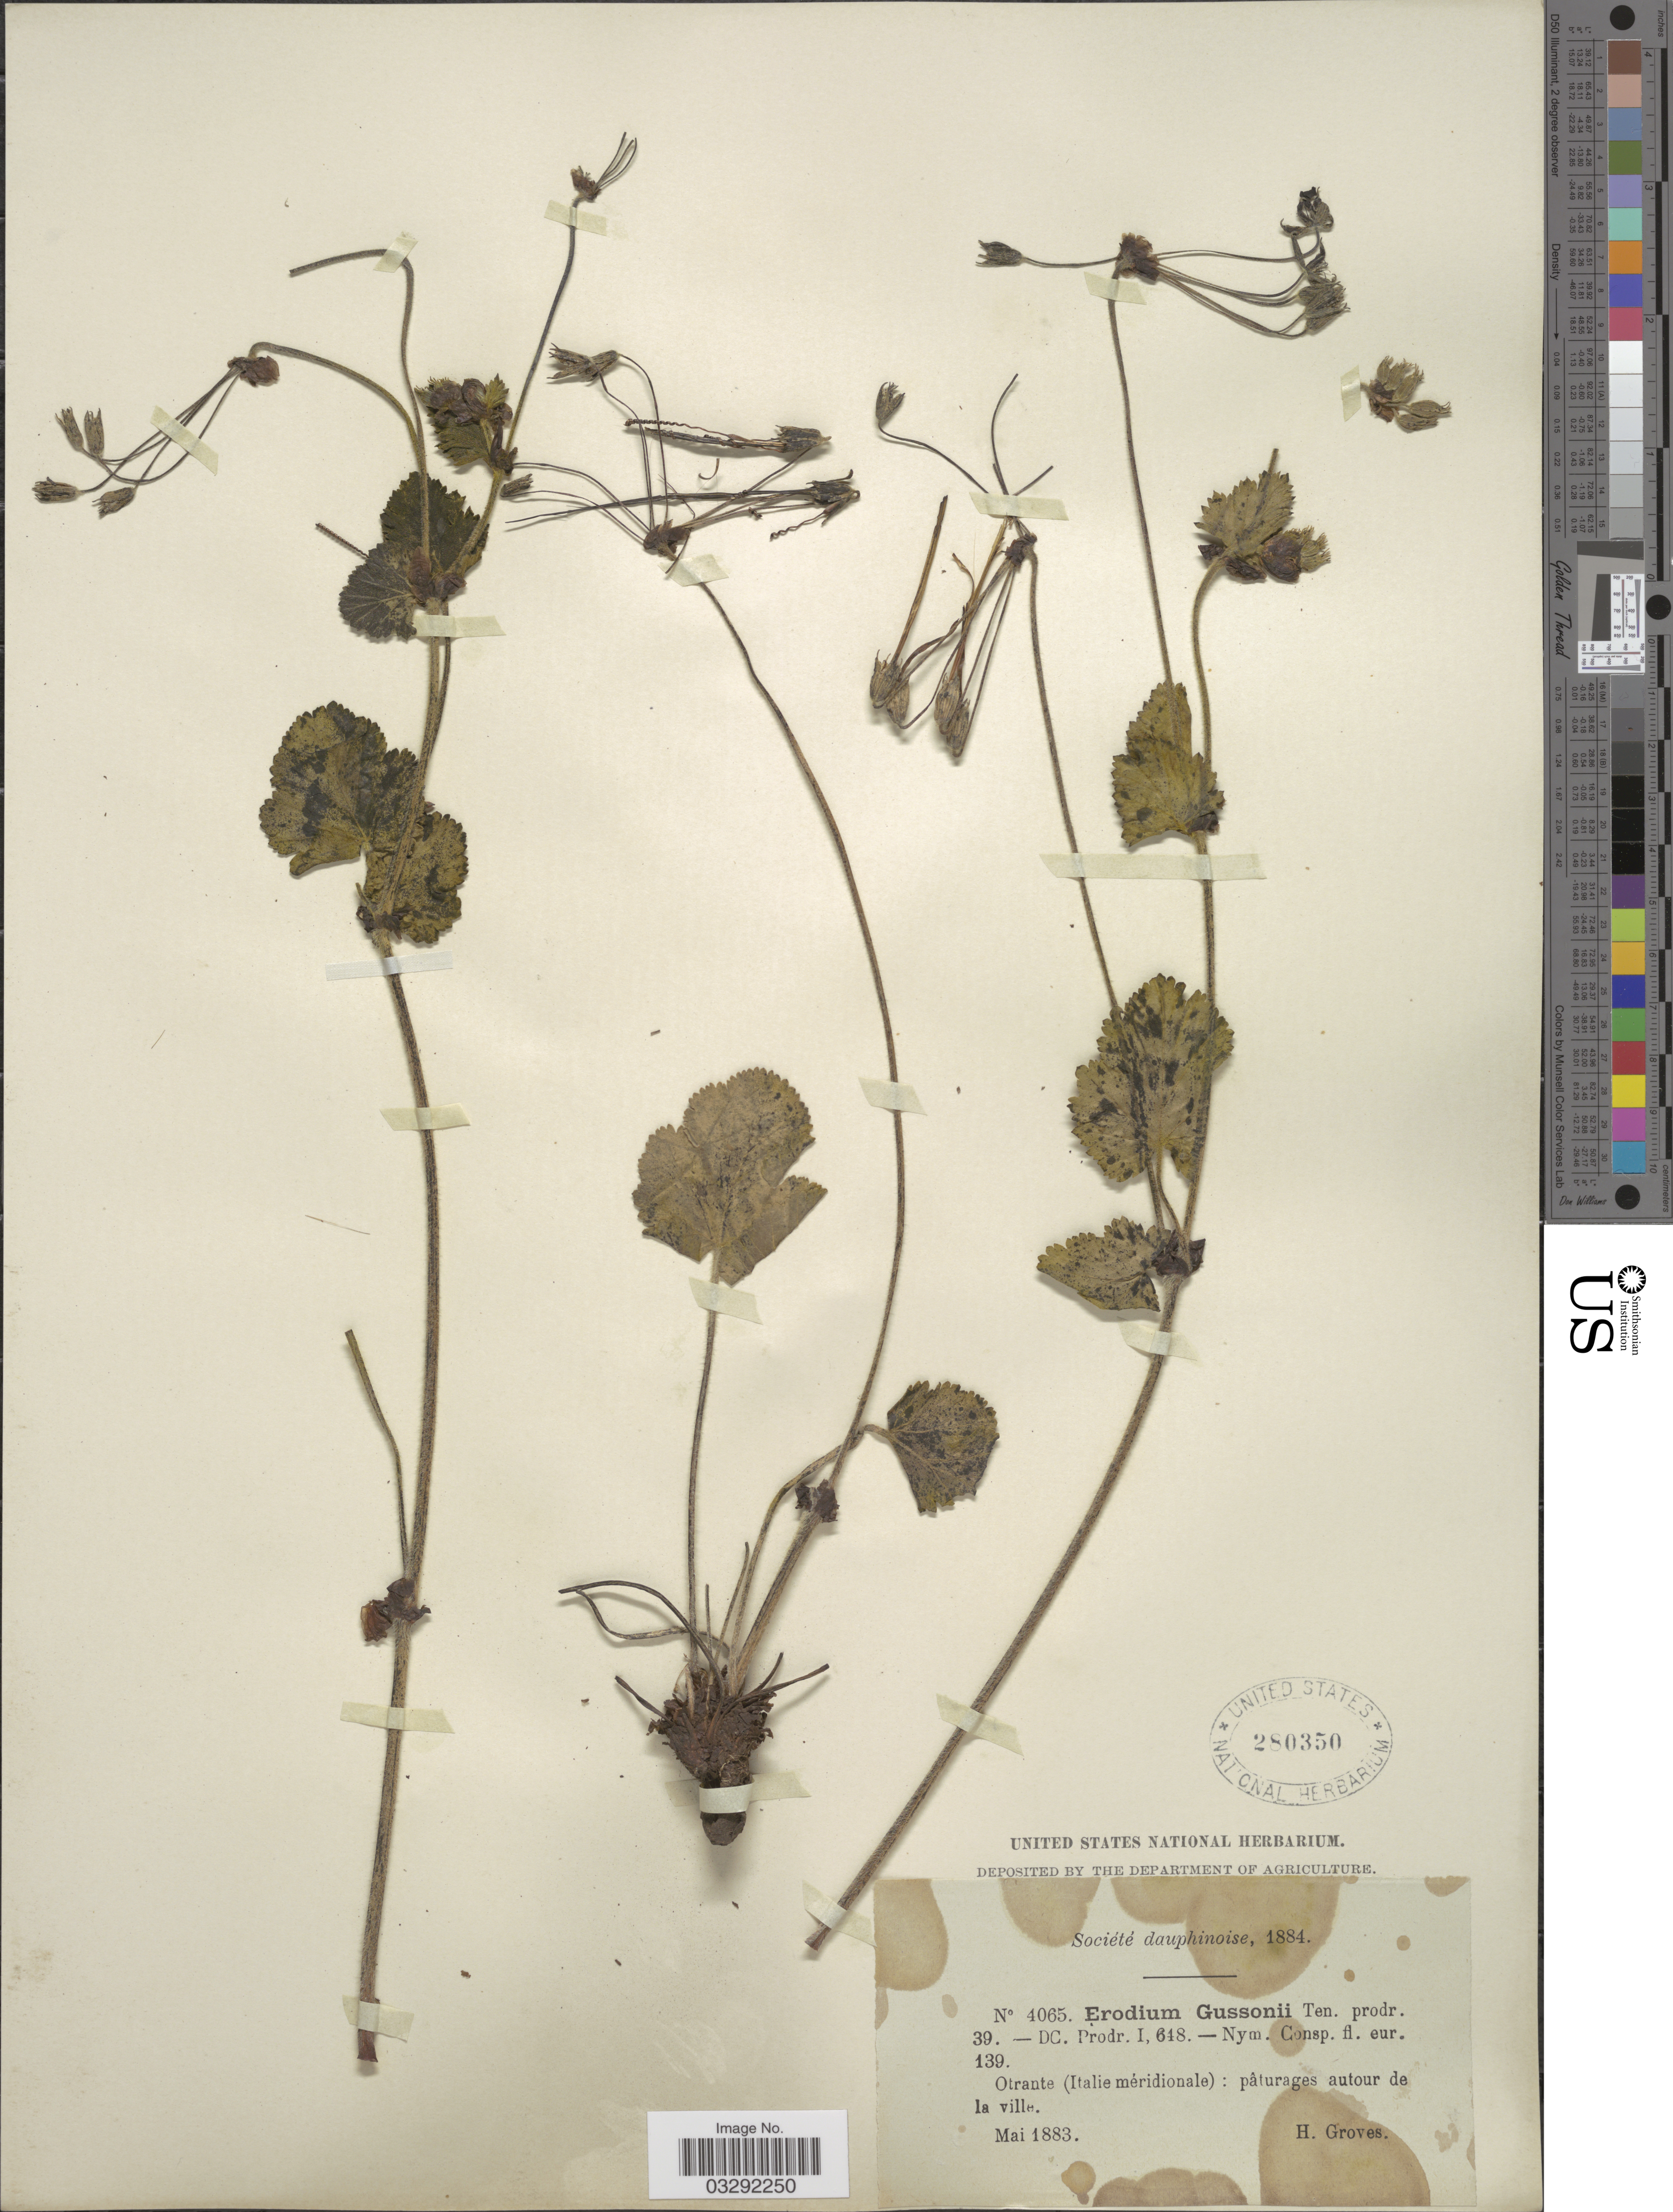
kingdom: Plantae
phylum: Tracheophyta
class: Magnoliopsida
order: Geraniales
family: Geraniaceae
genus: Erodium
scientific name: Erodium gussonei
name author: Ten.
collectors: H. Groves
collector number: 4065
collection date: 1883-05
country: Italy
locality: Otrante (Italie méridionale): pâturages autour de la ville.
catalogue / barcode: US 280350